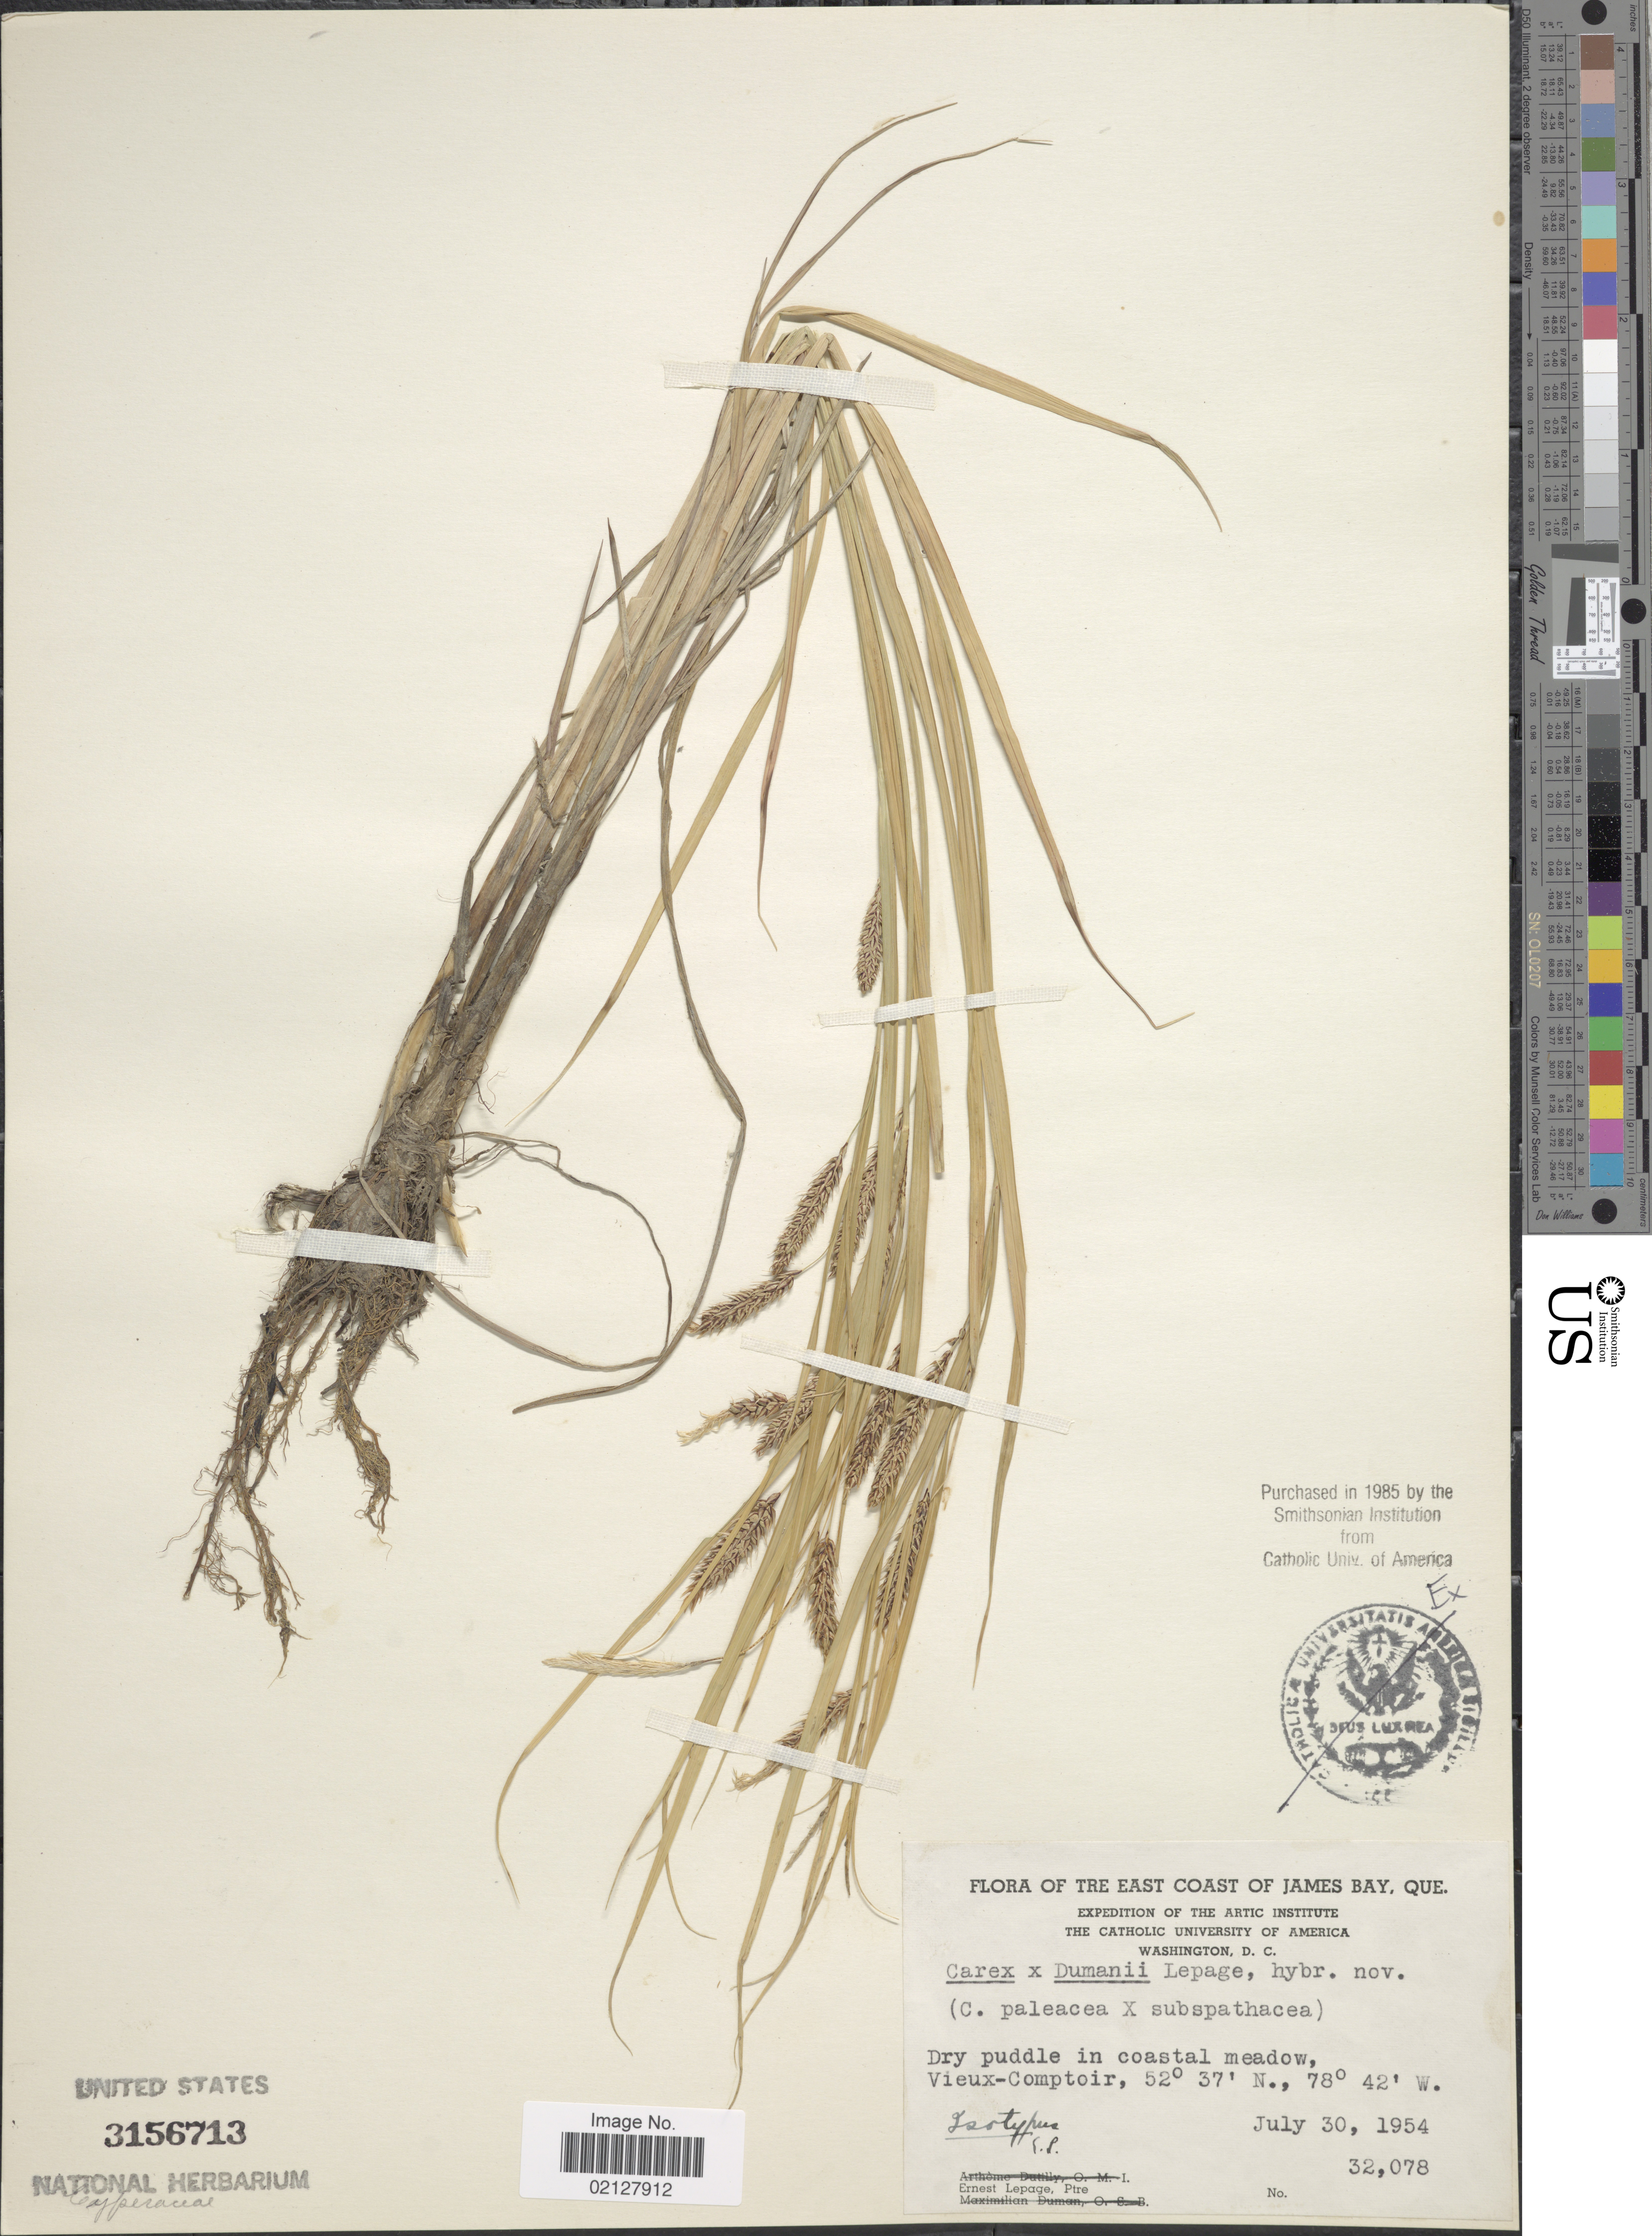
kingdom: Plantae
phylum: Tracheophyta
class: Liliopsida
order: Poales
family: Cyperaceae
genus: Carex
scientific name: Carex x dumanii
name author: Lepage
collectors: E. Lepage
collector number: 32078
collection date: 1954-07-30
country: Canada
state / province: Quebec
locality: Tre East Coast of James Bay. Vieux- Comptoir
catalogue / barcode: US 3156713